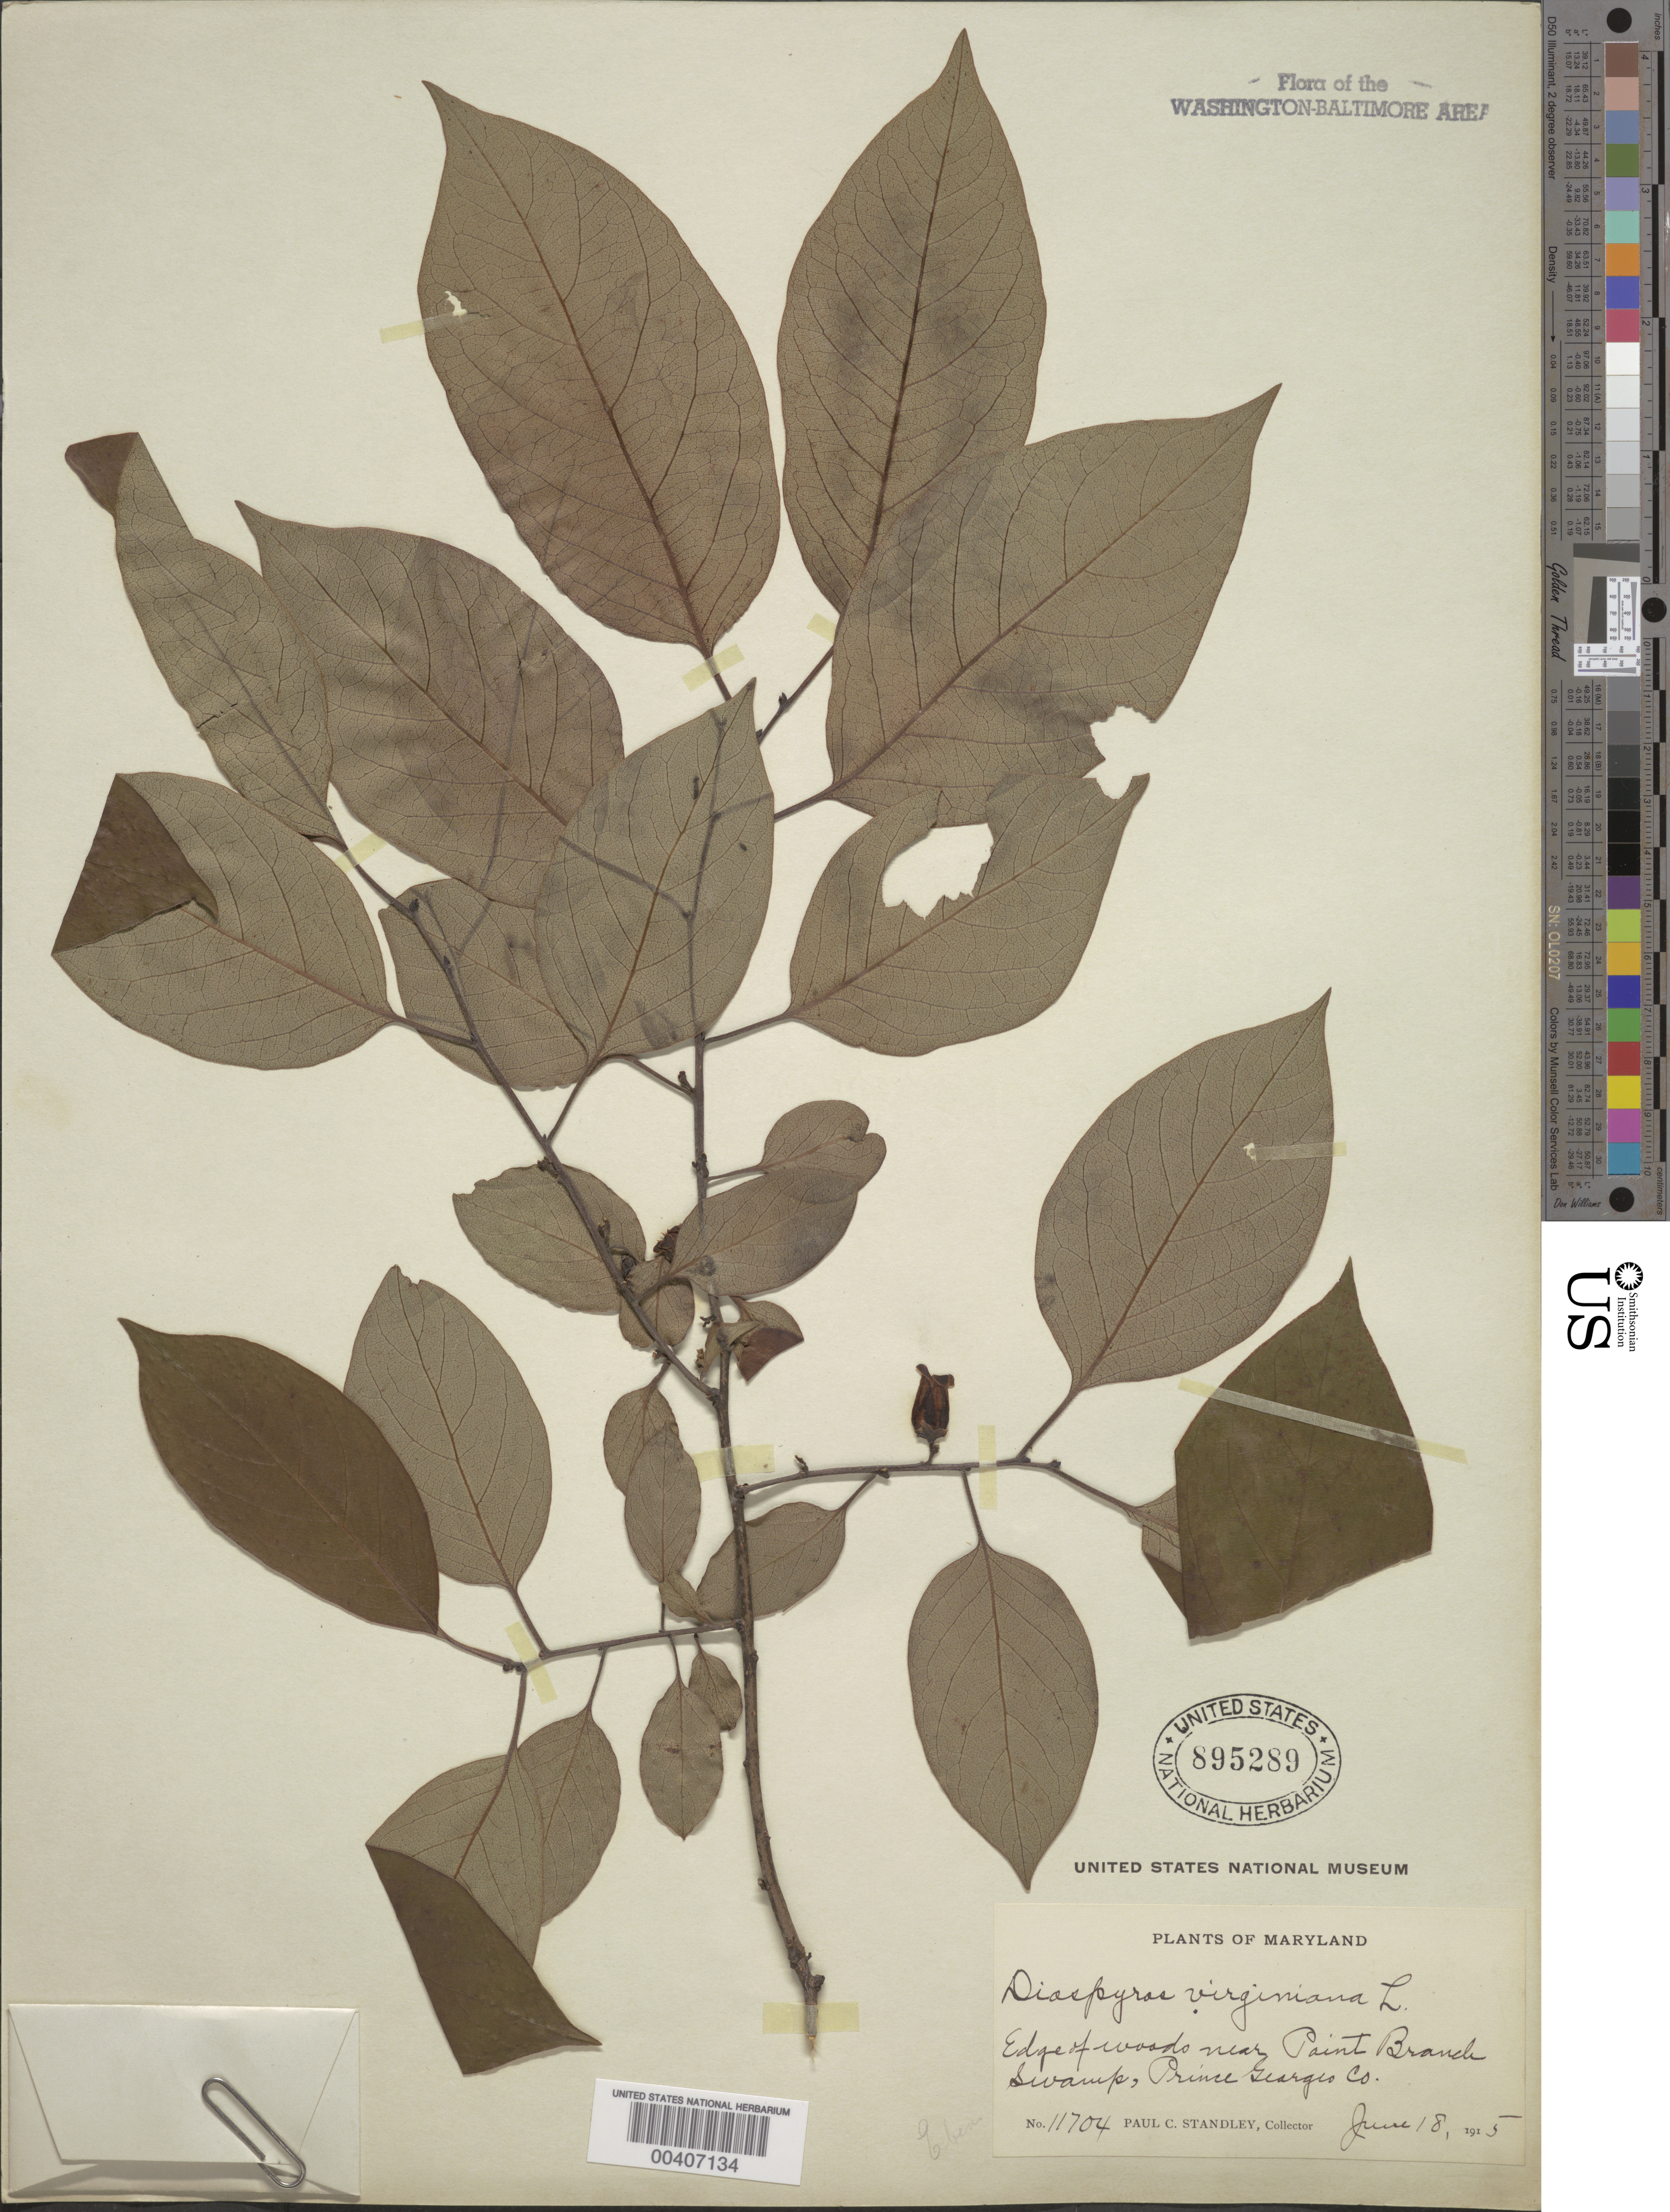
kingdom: Plantae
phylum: Tracheophyta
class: Magnoliopsida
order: Ericales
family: Ebenaceae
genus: Diospyros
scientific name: Diospyros virginiana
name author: L.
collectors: P. C. Standley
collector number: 11704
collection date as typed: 18 Jun 1915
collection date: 1915-06-18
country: United States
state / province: Maryland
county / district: Prince George's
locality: Point Branch Swamp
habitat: Edge of woods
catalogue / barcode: US 895289